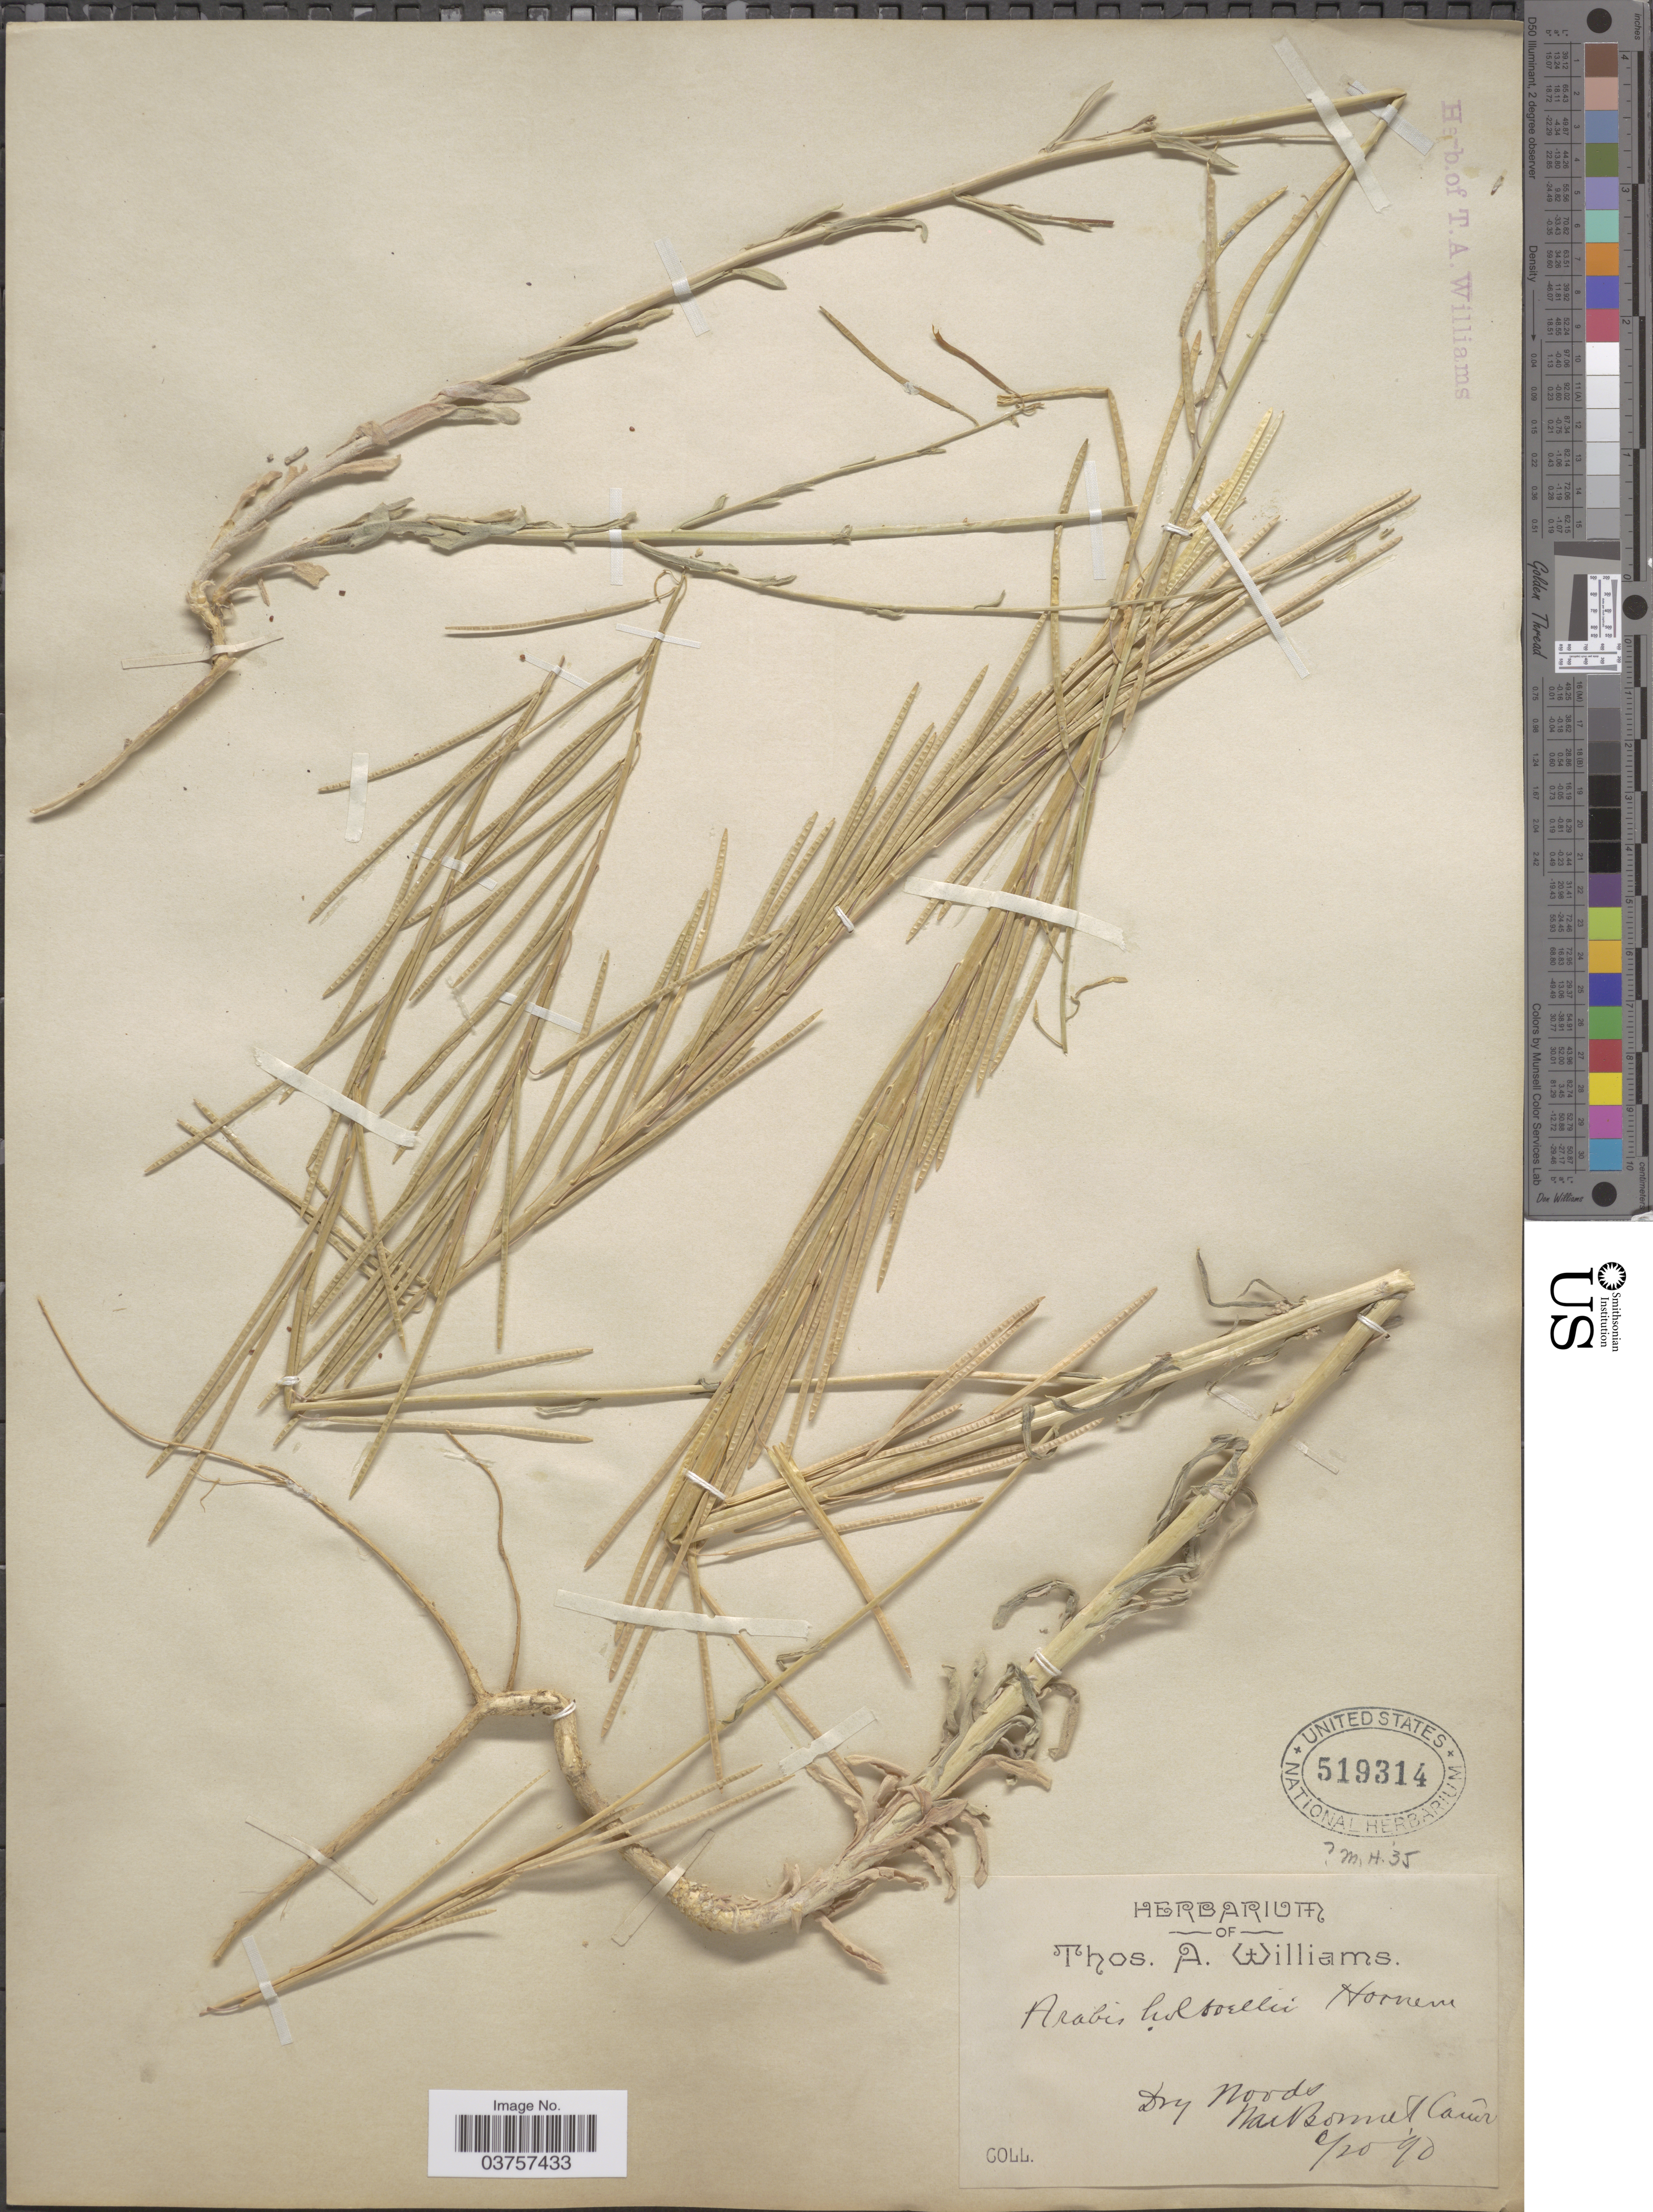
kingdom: Plantae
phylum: Tracheophyta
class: Magnoliopsida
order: Brassicales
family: Brassicaceae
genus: Arabis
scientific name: Arabis holboellii var. collinsii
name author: (Fernald) Rollins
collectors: ex herb. Thos. A. Williams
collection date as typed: Transcribed d/m/y: 20/4/90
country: United States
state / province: Nebraska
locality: War Bonnet Canyon.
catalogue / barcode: US 519314